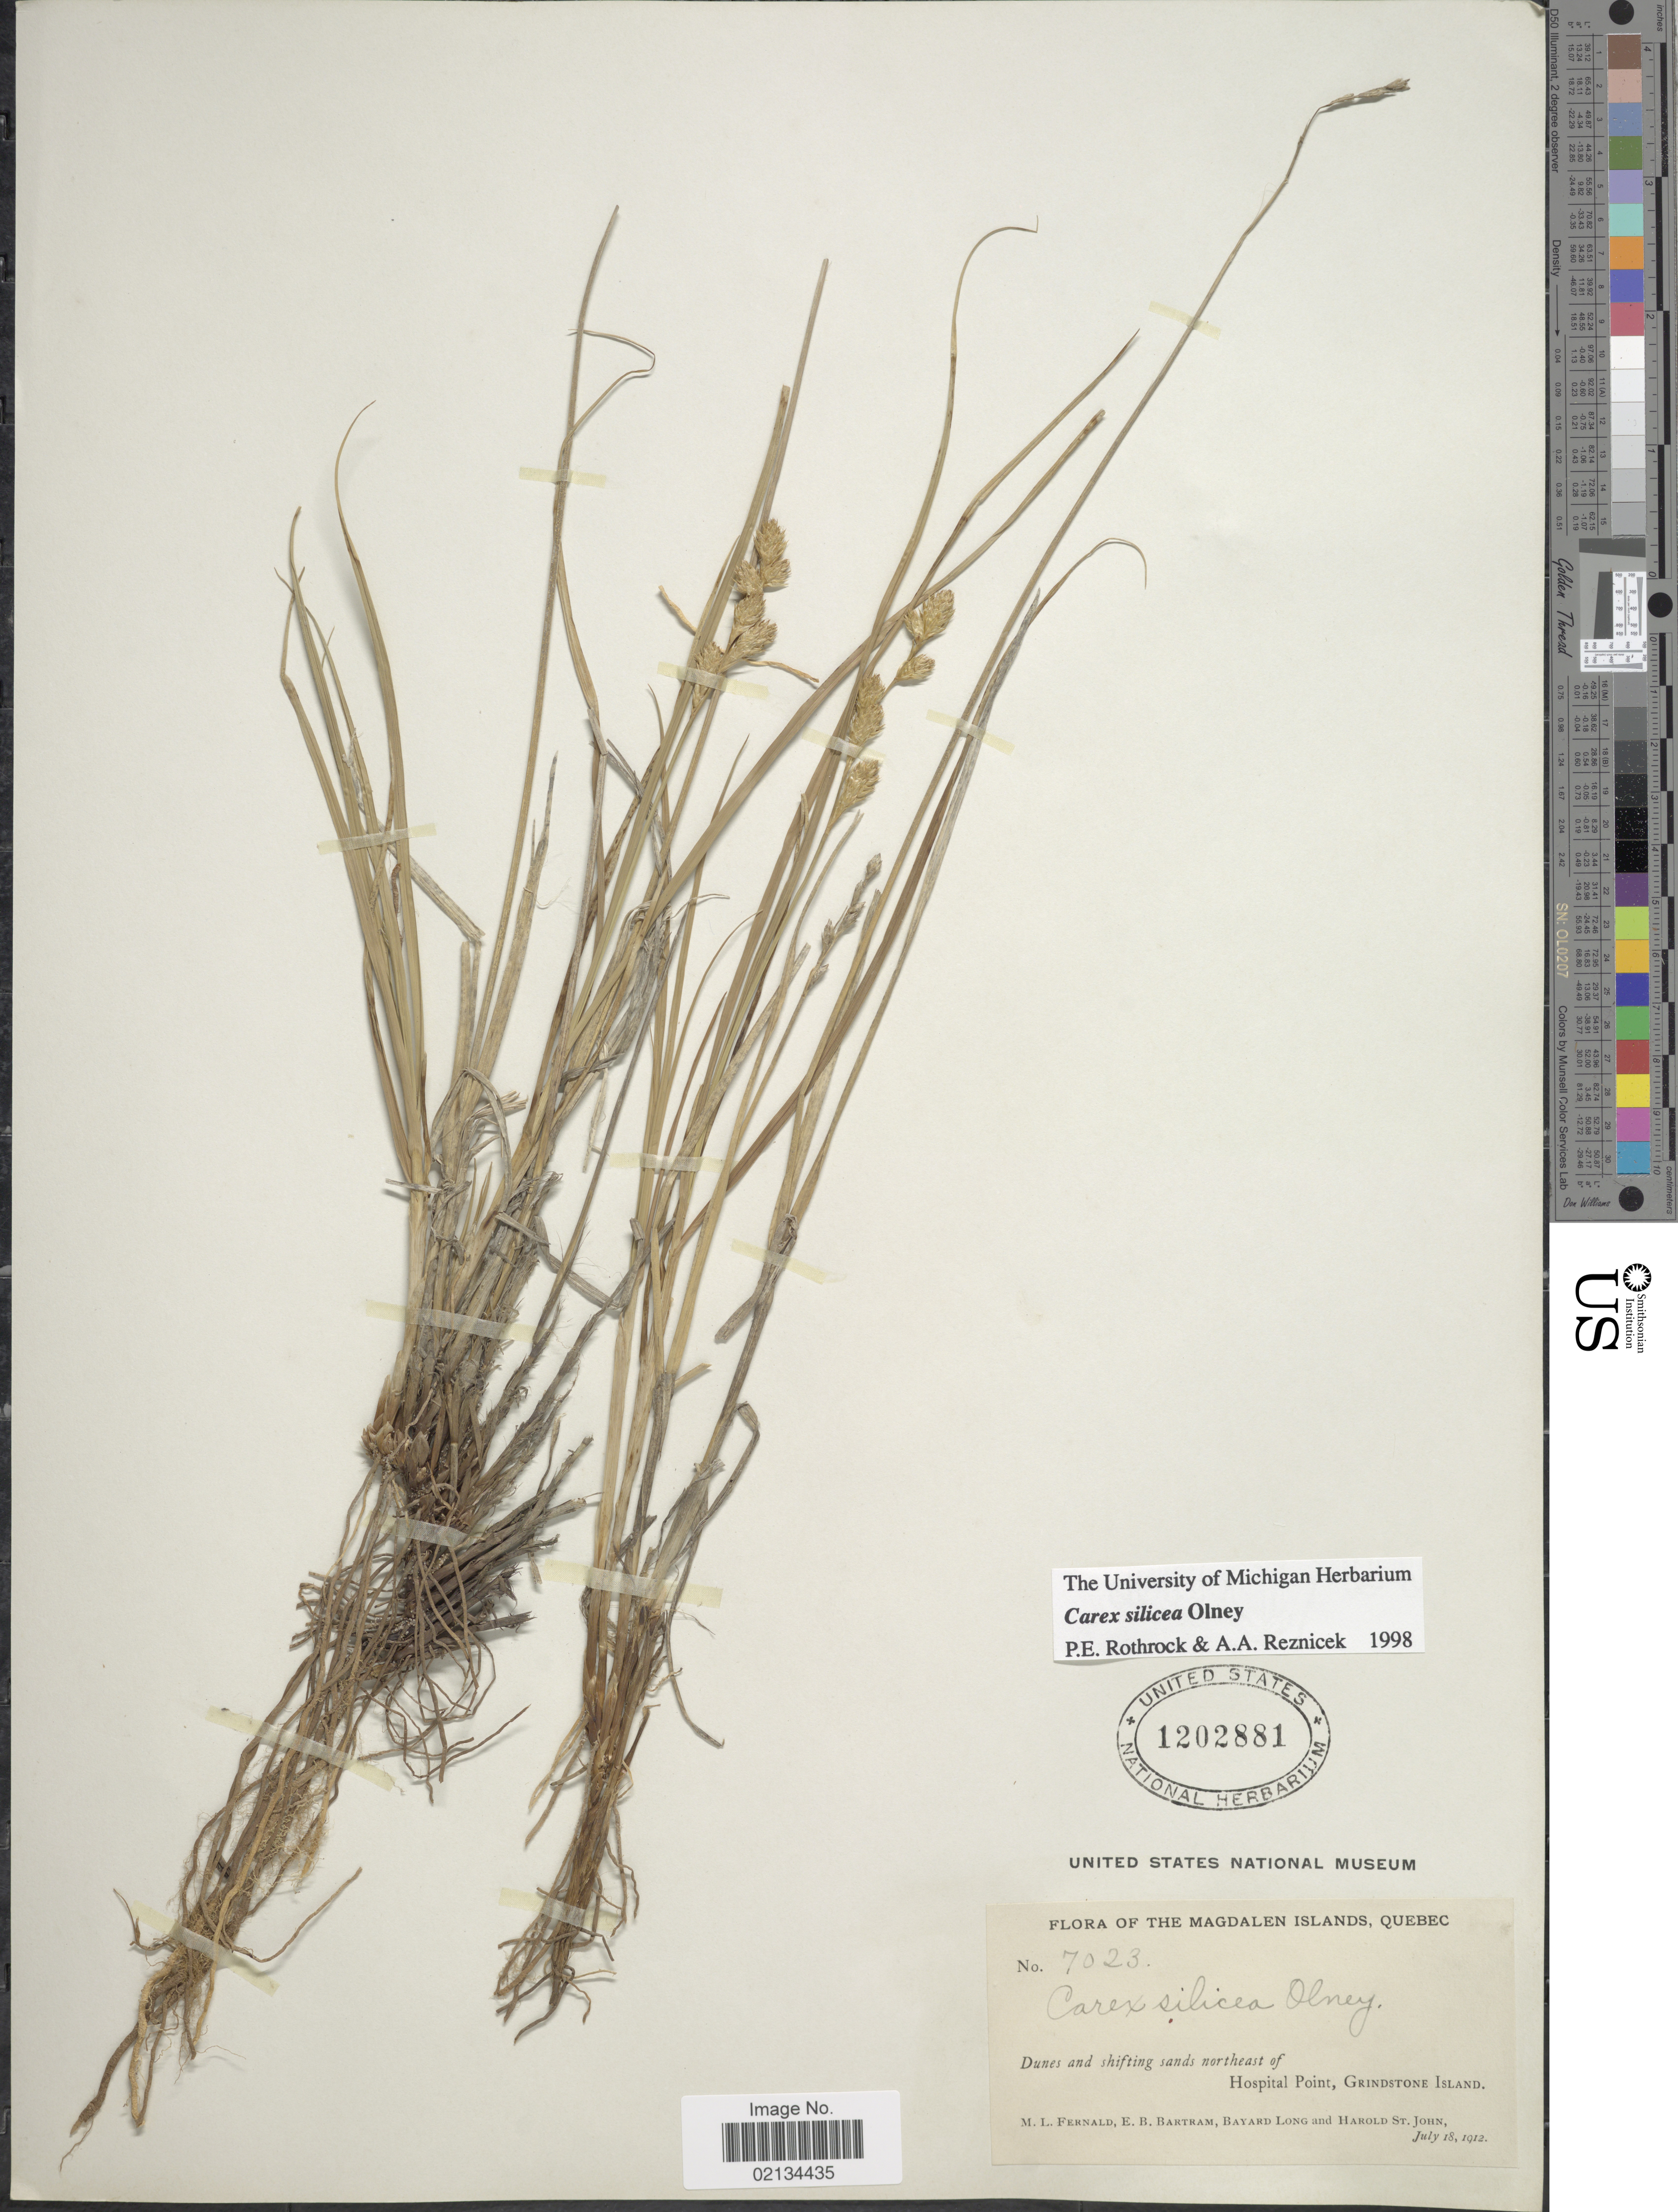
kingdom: Plantae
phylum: Tracheophyta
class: Liliopsida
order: Poales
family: Cyperaceae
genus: Carex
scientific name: Carex silicea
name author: Olney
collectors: M. L. Fernald, E. B. Bartram, B. Long & H. St. John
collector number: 7023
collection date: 1912-07-18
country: Canada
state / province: Quebec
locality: The Magdalen Islands, dunes and shifting sands northeast of Hospital Point, Grindstone Island.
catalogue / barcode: US 1202881